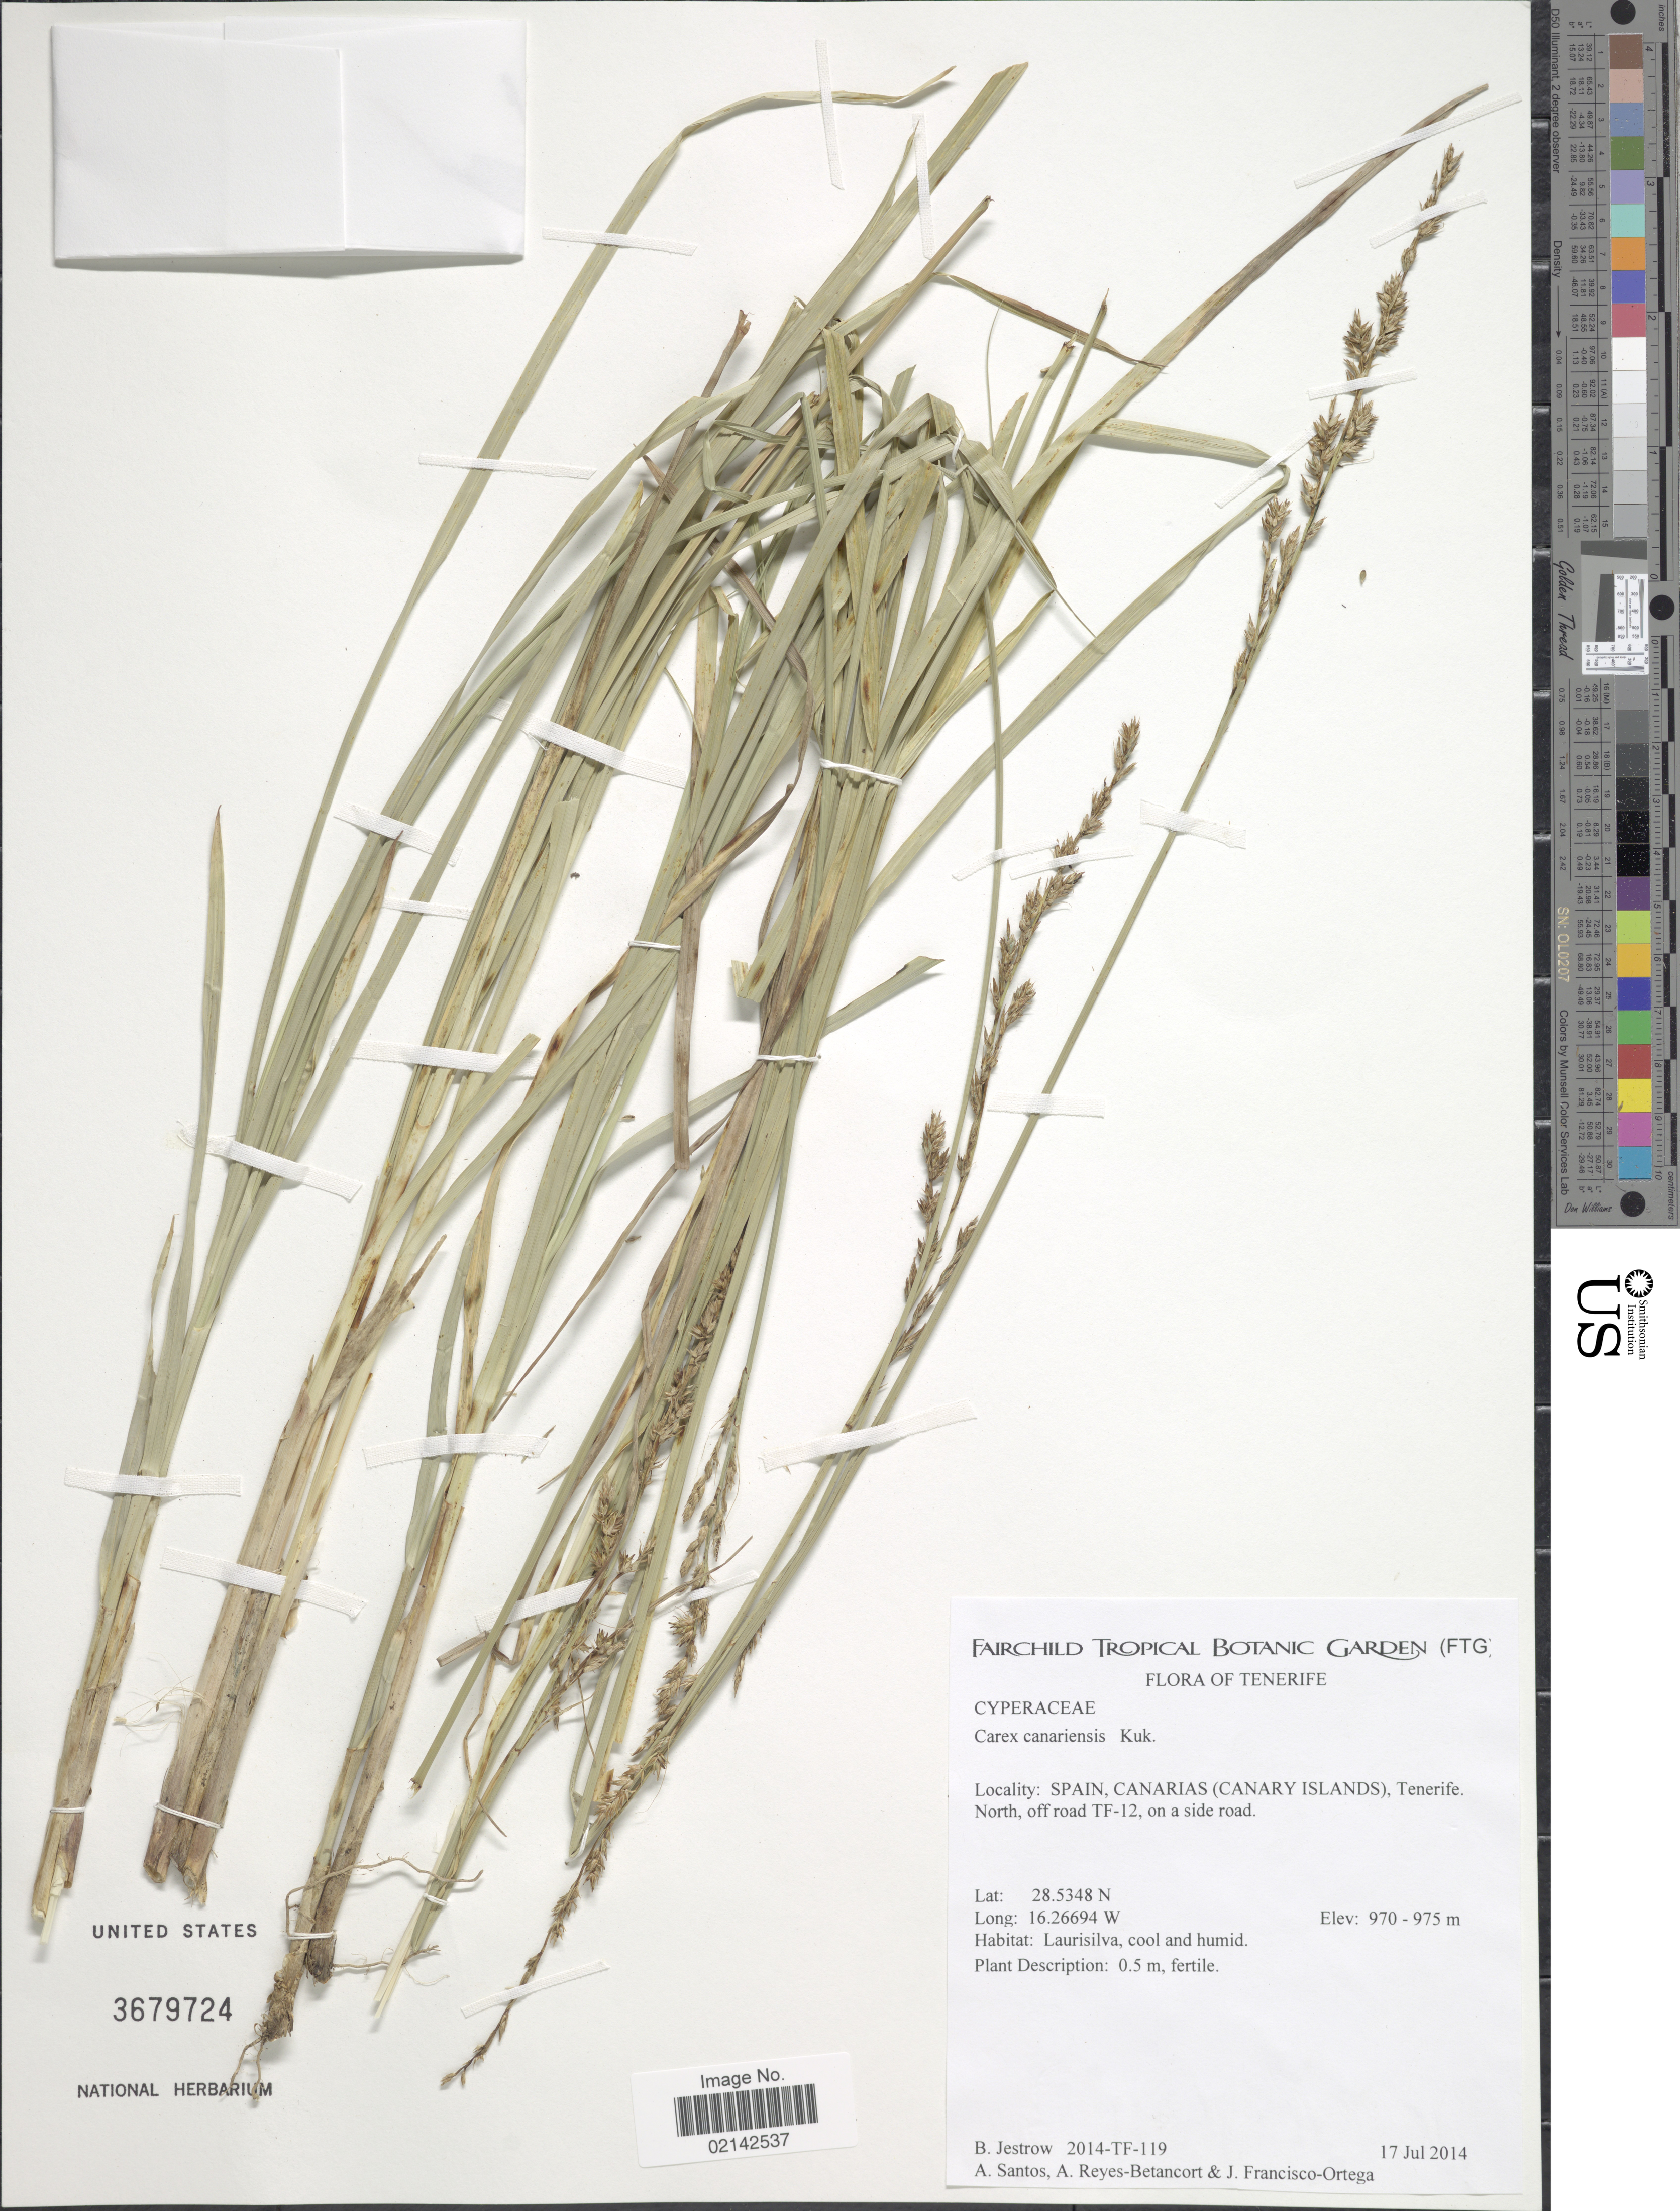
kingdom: Plantae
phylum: Tracheophyta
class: Liliopsida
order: Poales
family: Cyperaceae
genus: Carex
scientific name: Carex canariensis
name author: Kük.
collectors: B. Jestrow, A. Santos, A. Reyes-Betancort & F. J. Ortega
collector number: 2014-TF-119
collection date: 2014-07-17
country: Spain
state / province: Canarias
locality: Tenerife, North, off road TF-12, on a side road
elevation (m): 970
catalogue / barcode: US 3679724